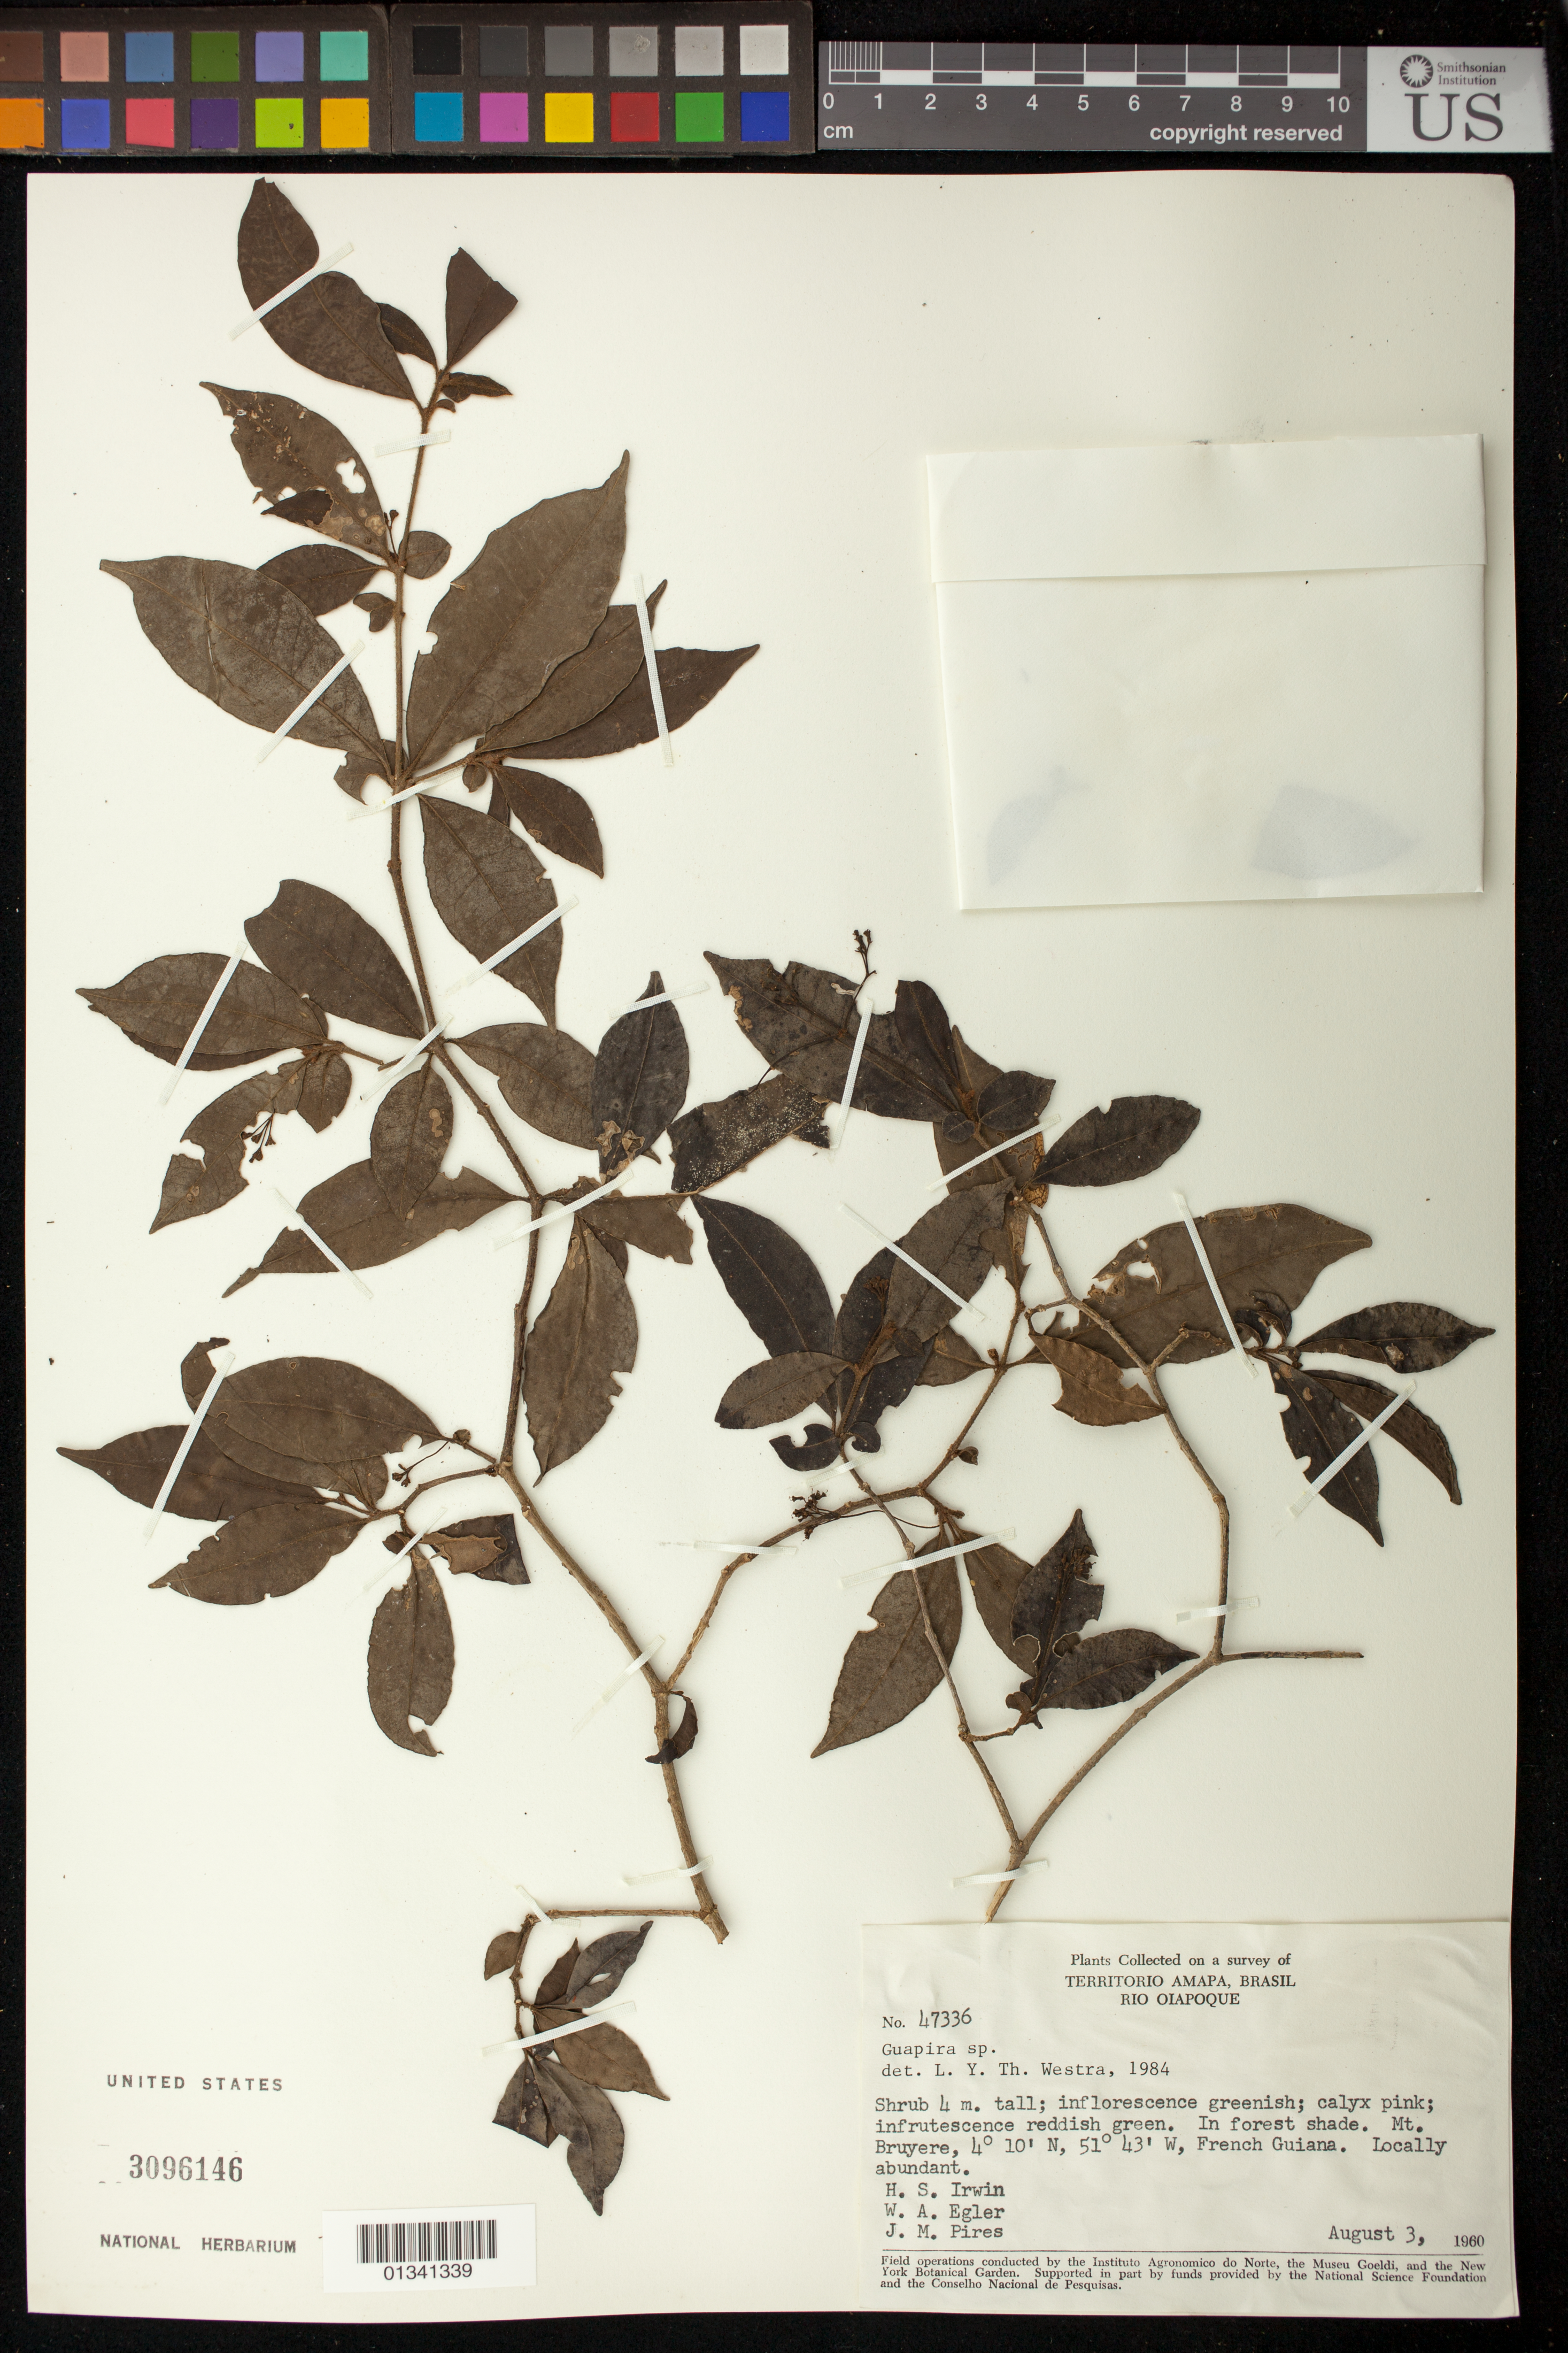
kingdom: Plantae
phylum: Tracheophyta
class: Magnoliopsida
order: Caryophyllales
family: Nyctaginaceae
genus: Guapira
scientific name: Guapira opposita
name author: (Vell.) Reitz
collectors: H. Irwin, W. A. Egler & J. M. Pires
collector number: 47336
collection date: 1960-08-03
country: French Guiana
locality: Rio Oiapoque. Mt. Bruyere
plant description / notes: Cited by Furlan & Giulietti, Bol. Univ. Sao Paulo, Bot. 32(2): 264. 2014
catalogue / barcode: US 3096146